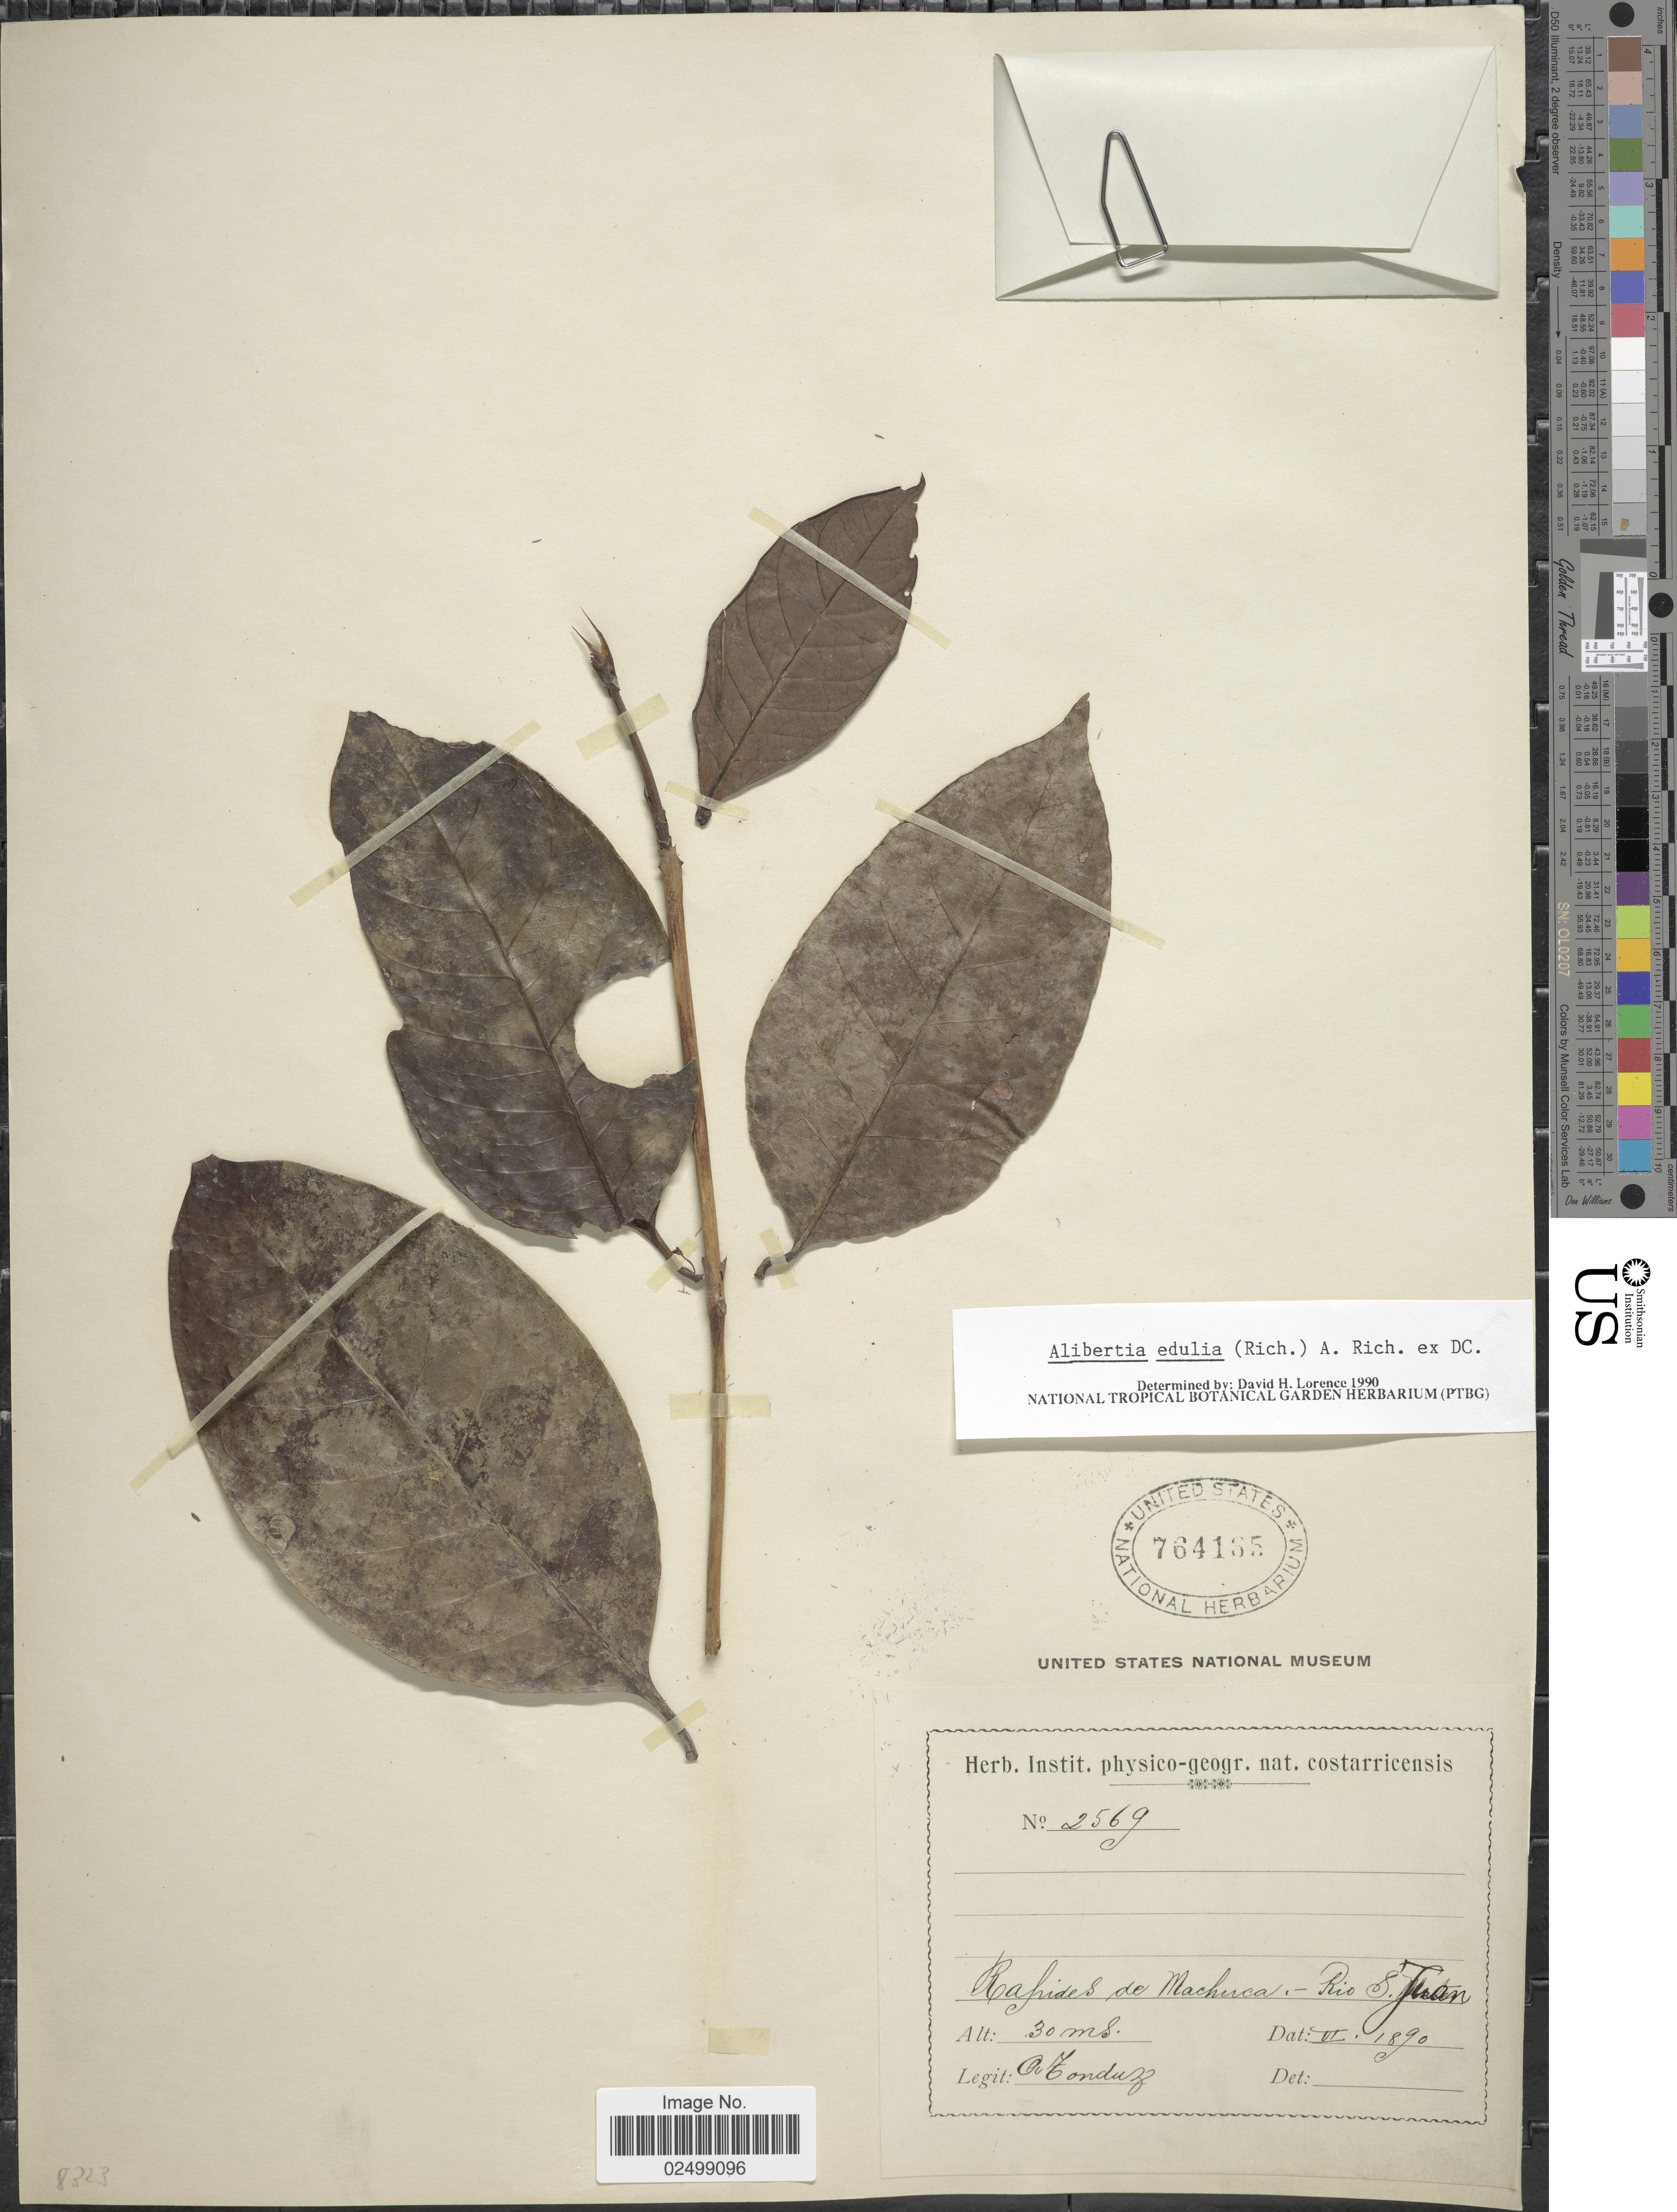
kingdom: Plantae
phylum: Tracheophyta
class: Magnoliopsida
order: Gentianales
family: Rubiaceae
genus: Alibertia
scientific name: Alibertia edulis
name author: (Rich.) A. Rich. ex DC.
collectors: A. Tonduz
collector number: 2569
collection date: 1890-06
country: Costa Rica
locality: Rafrides de Machuca - Rio S. Juan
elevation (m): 30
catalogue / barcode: US 764185